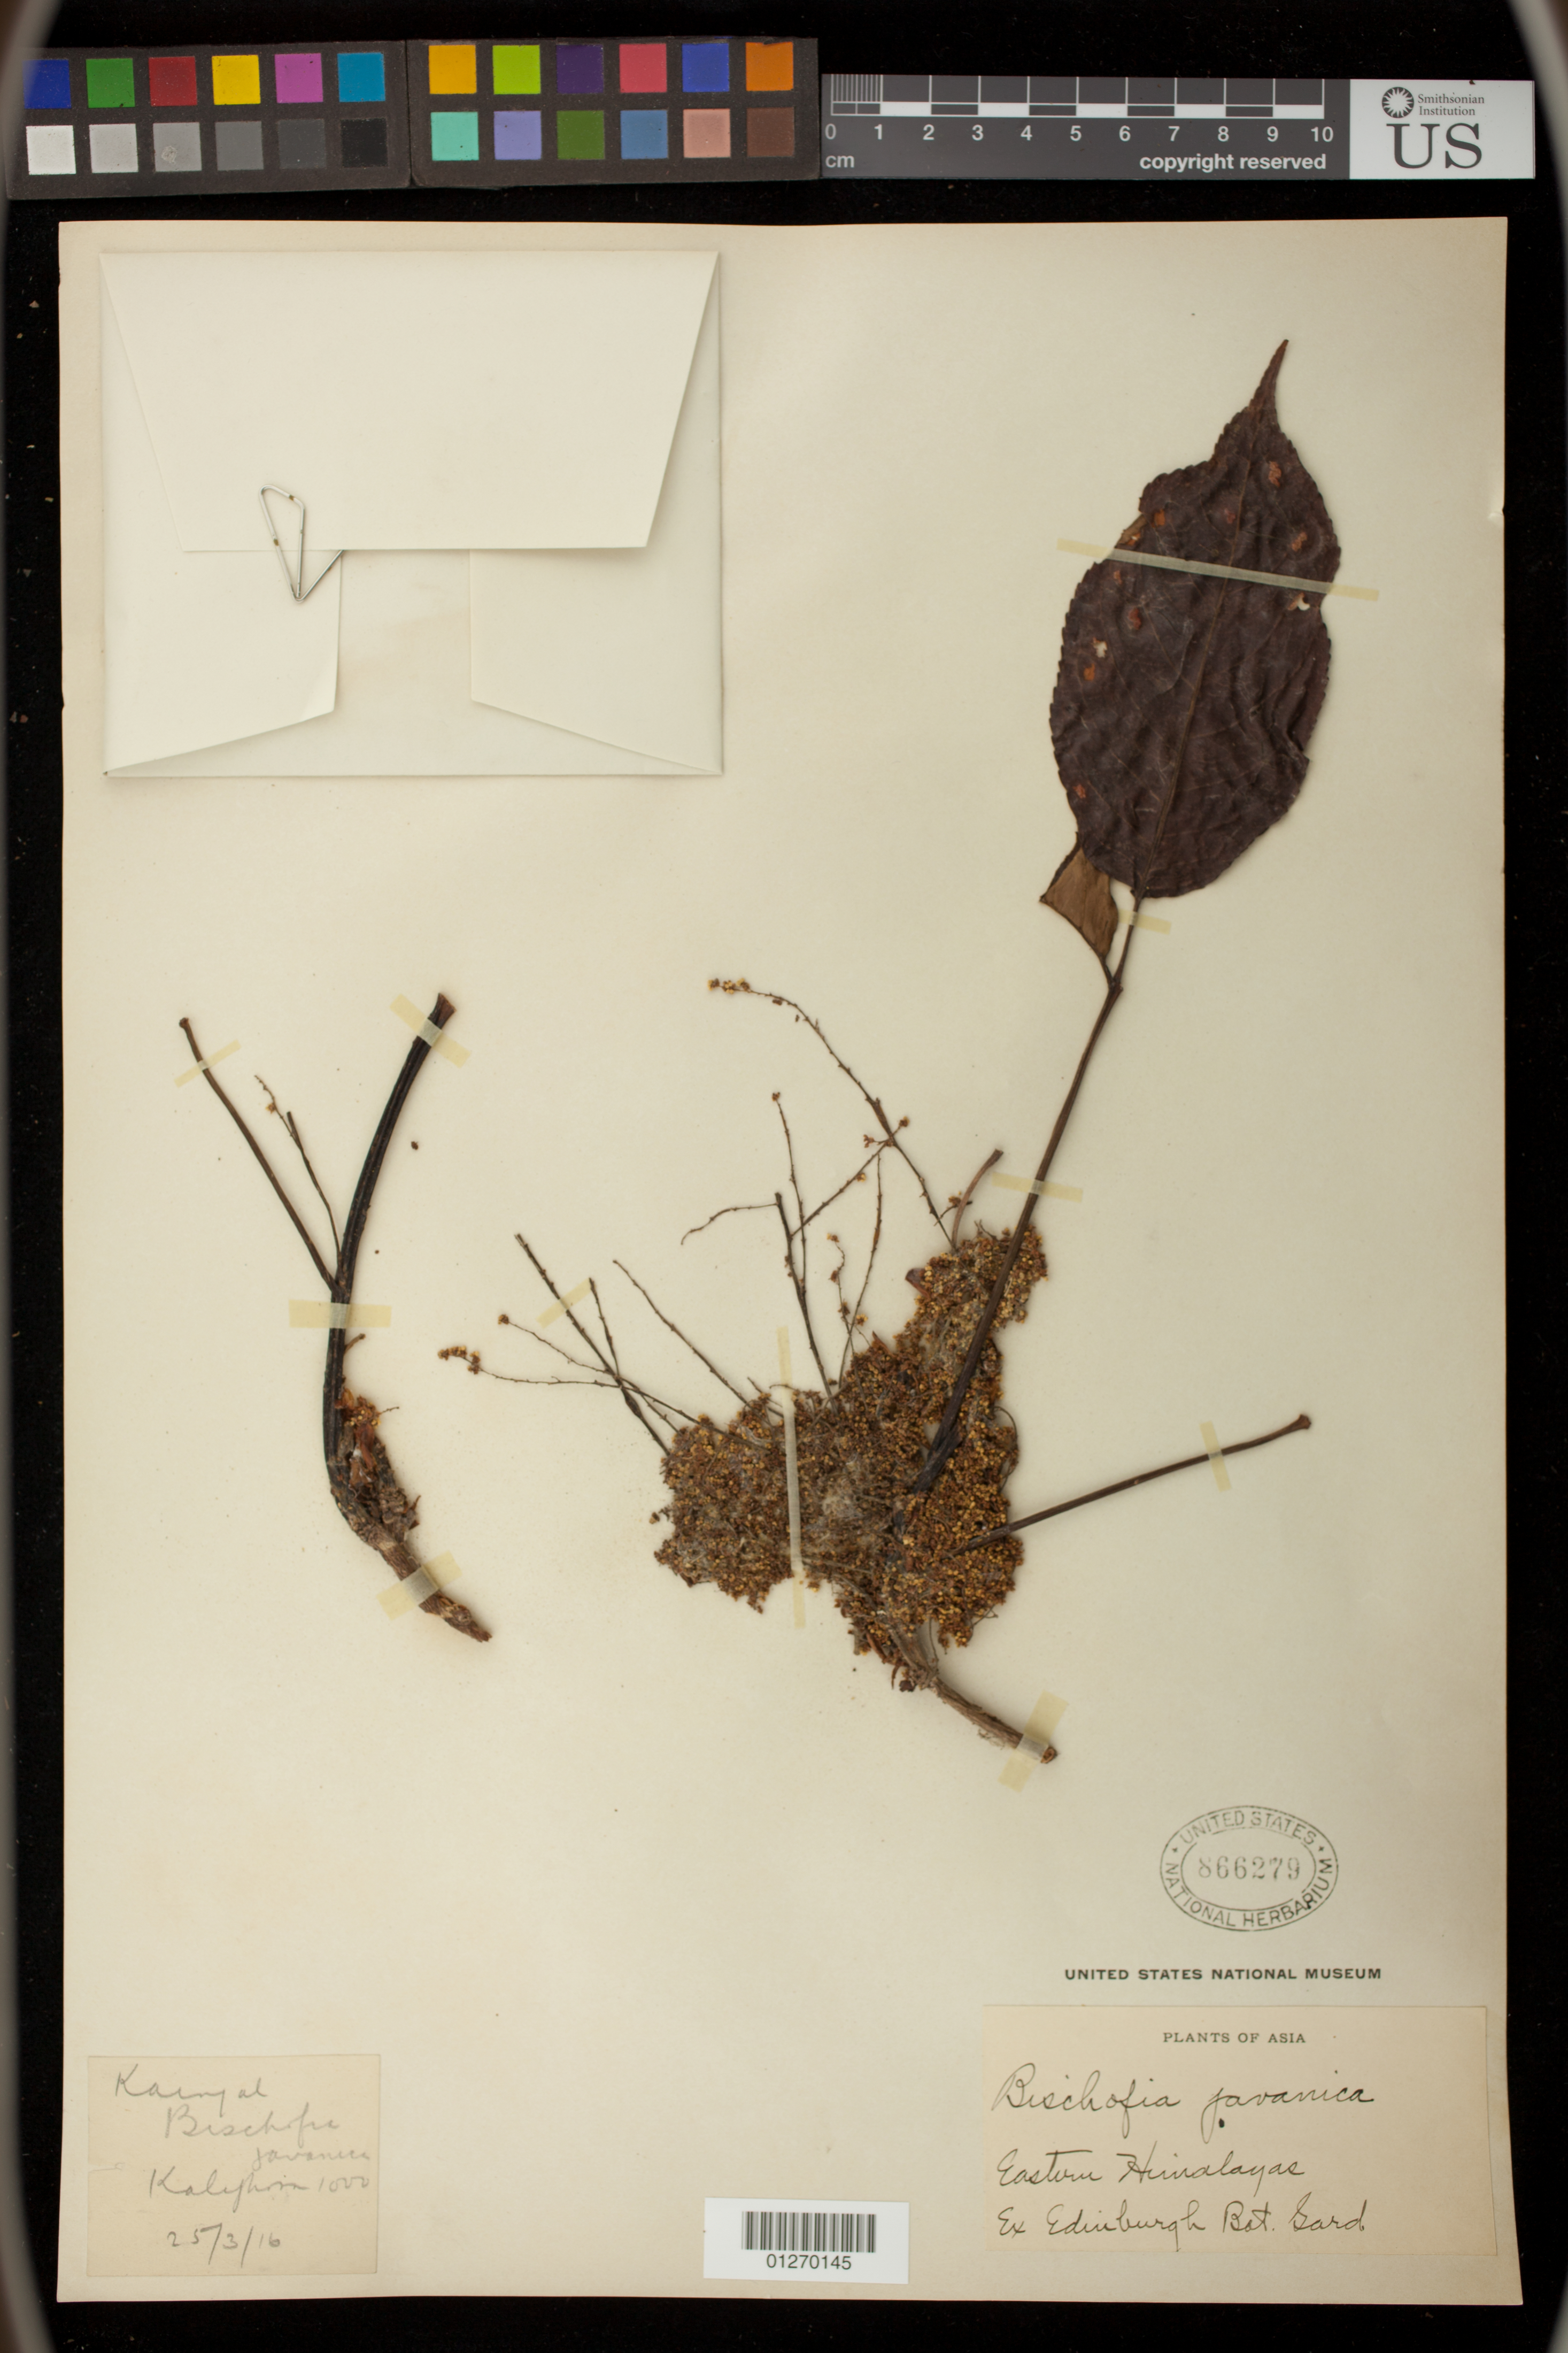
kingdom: Plantae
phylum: Tracheophyta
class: Magnoliopsida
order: Malpighiales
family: Phyllanthaceae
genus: Bischofia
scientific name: Bischofia javanica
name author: Blume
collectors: Ex Edinburgh Bot. Gard.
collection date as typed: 25/3/16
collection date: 1916-03-25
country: India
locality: Eastern Himalayas. Kalijhora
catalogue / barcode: US 866279